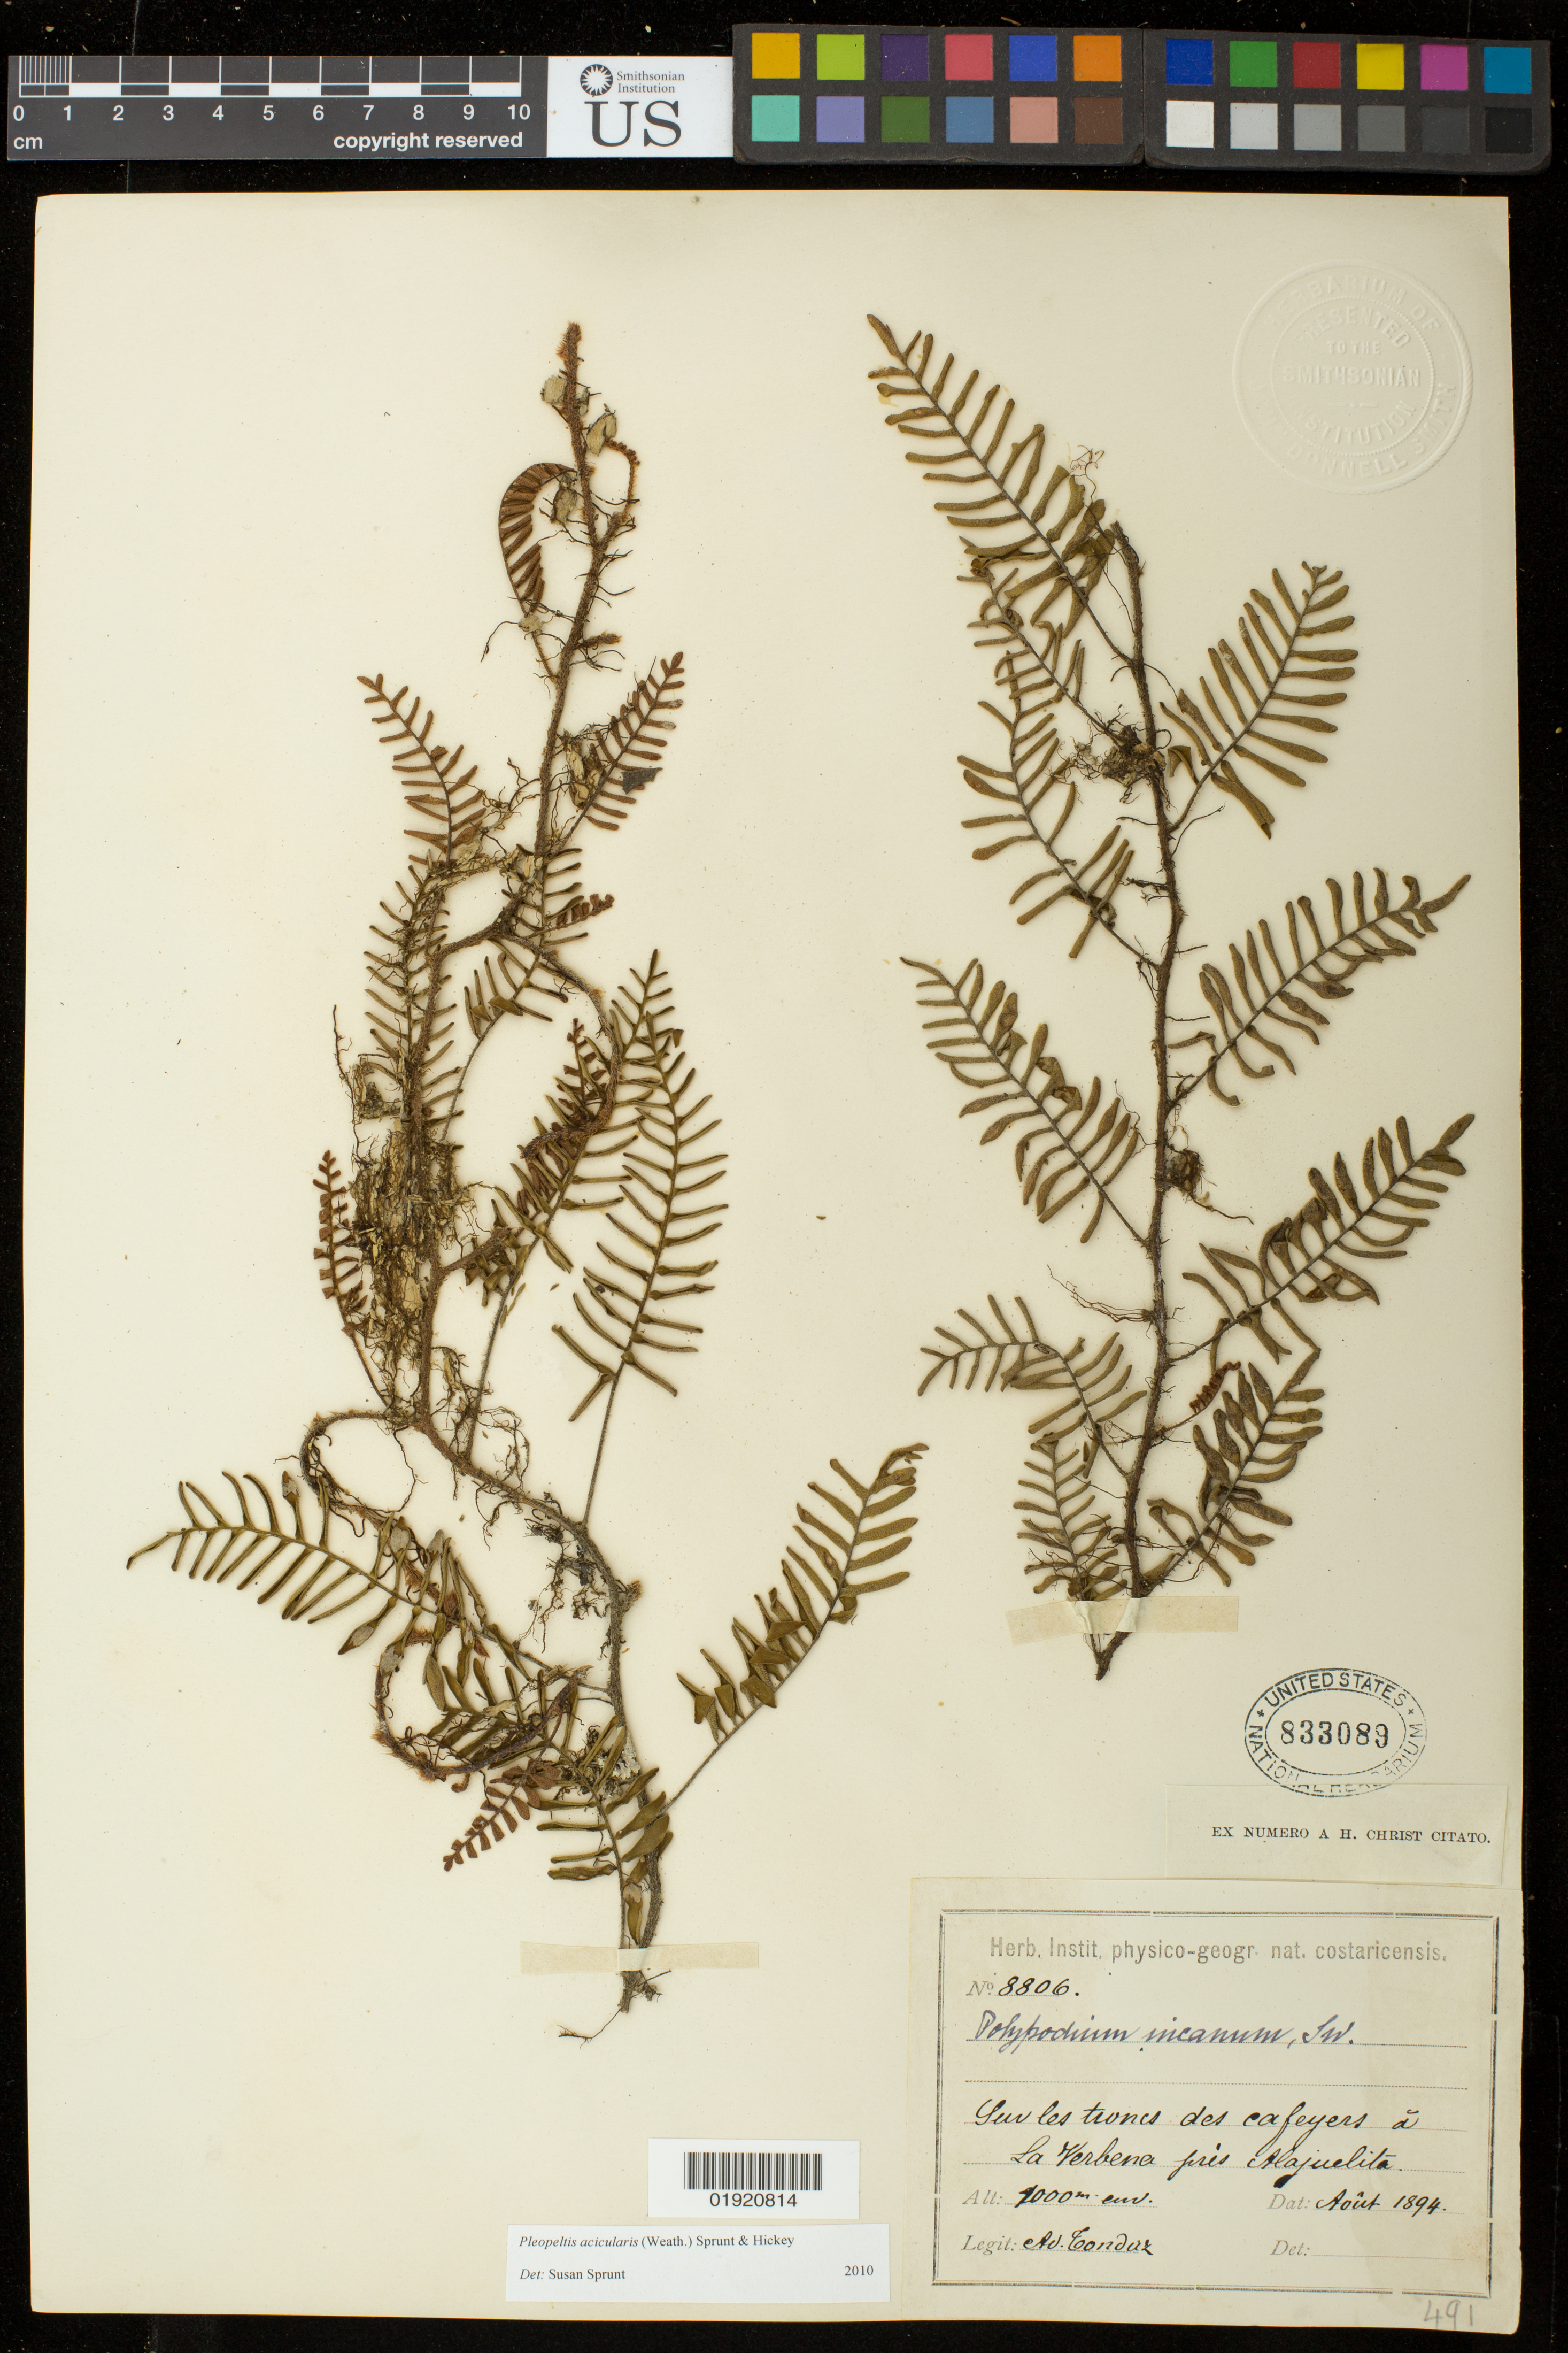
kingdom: Plantae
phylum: Tracheophyta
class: Polypodiopsida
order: Polypodiales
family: Polypodiaceae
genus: Pleopeltis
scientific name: Pleopeltis acicularis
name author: (Weath.) A.R. Sm. & Krömer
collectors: A. Conduz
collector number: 8806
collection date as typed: Aout 1894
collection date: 1894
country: Costa Rica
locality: La Verbena pres Alajuelita.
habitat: Sur les troncs des cafeyers.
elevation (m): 2000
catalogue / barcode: US 833089